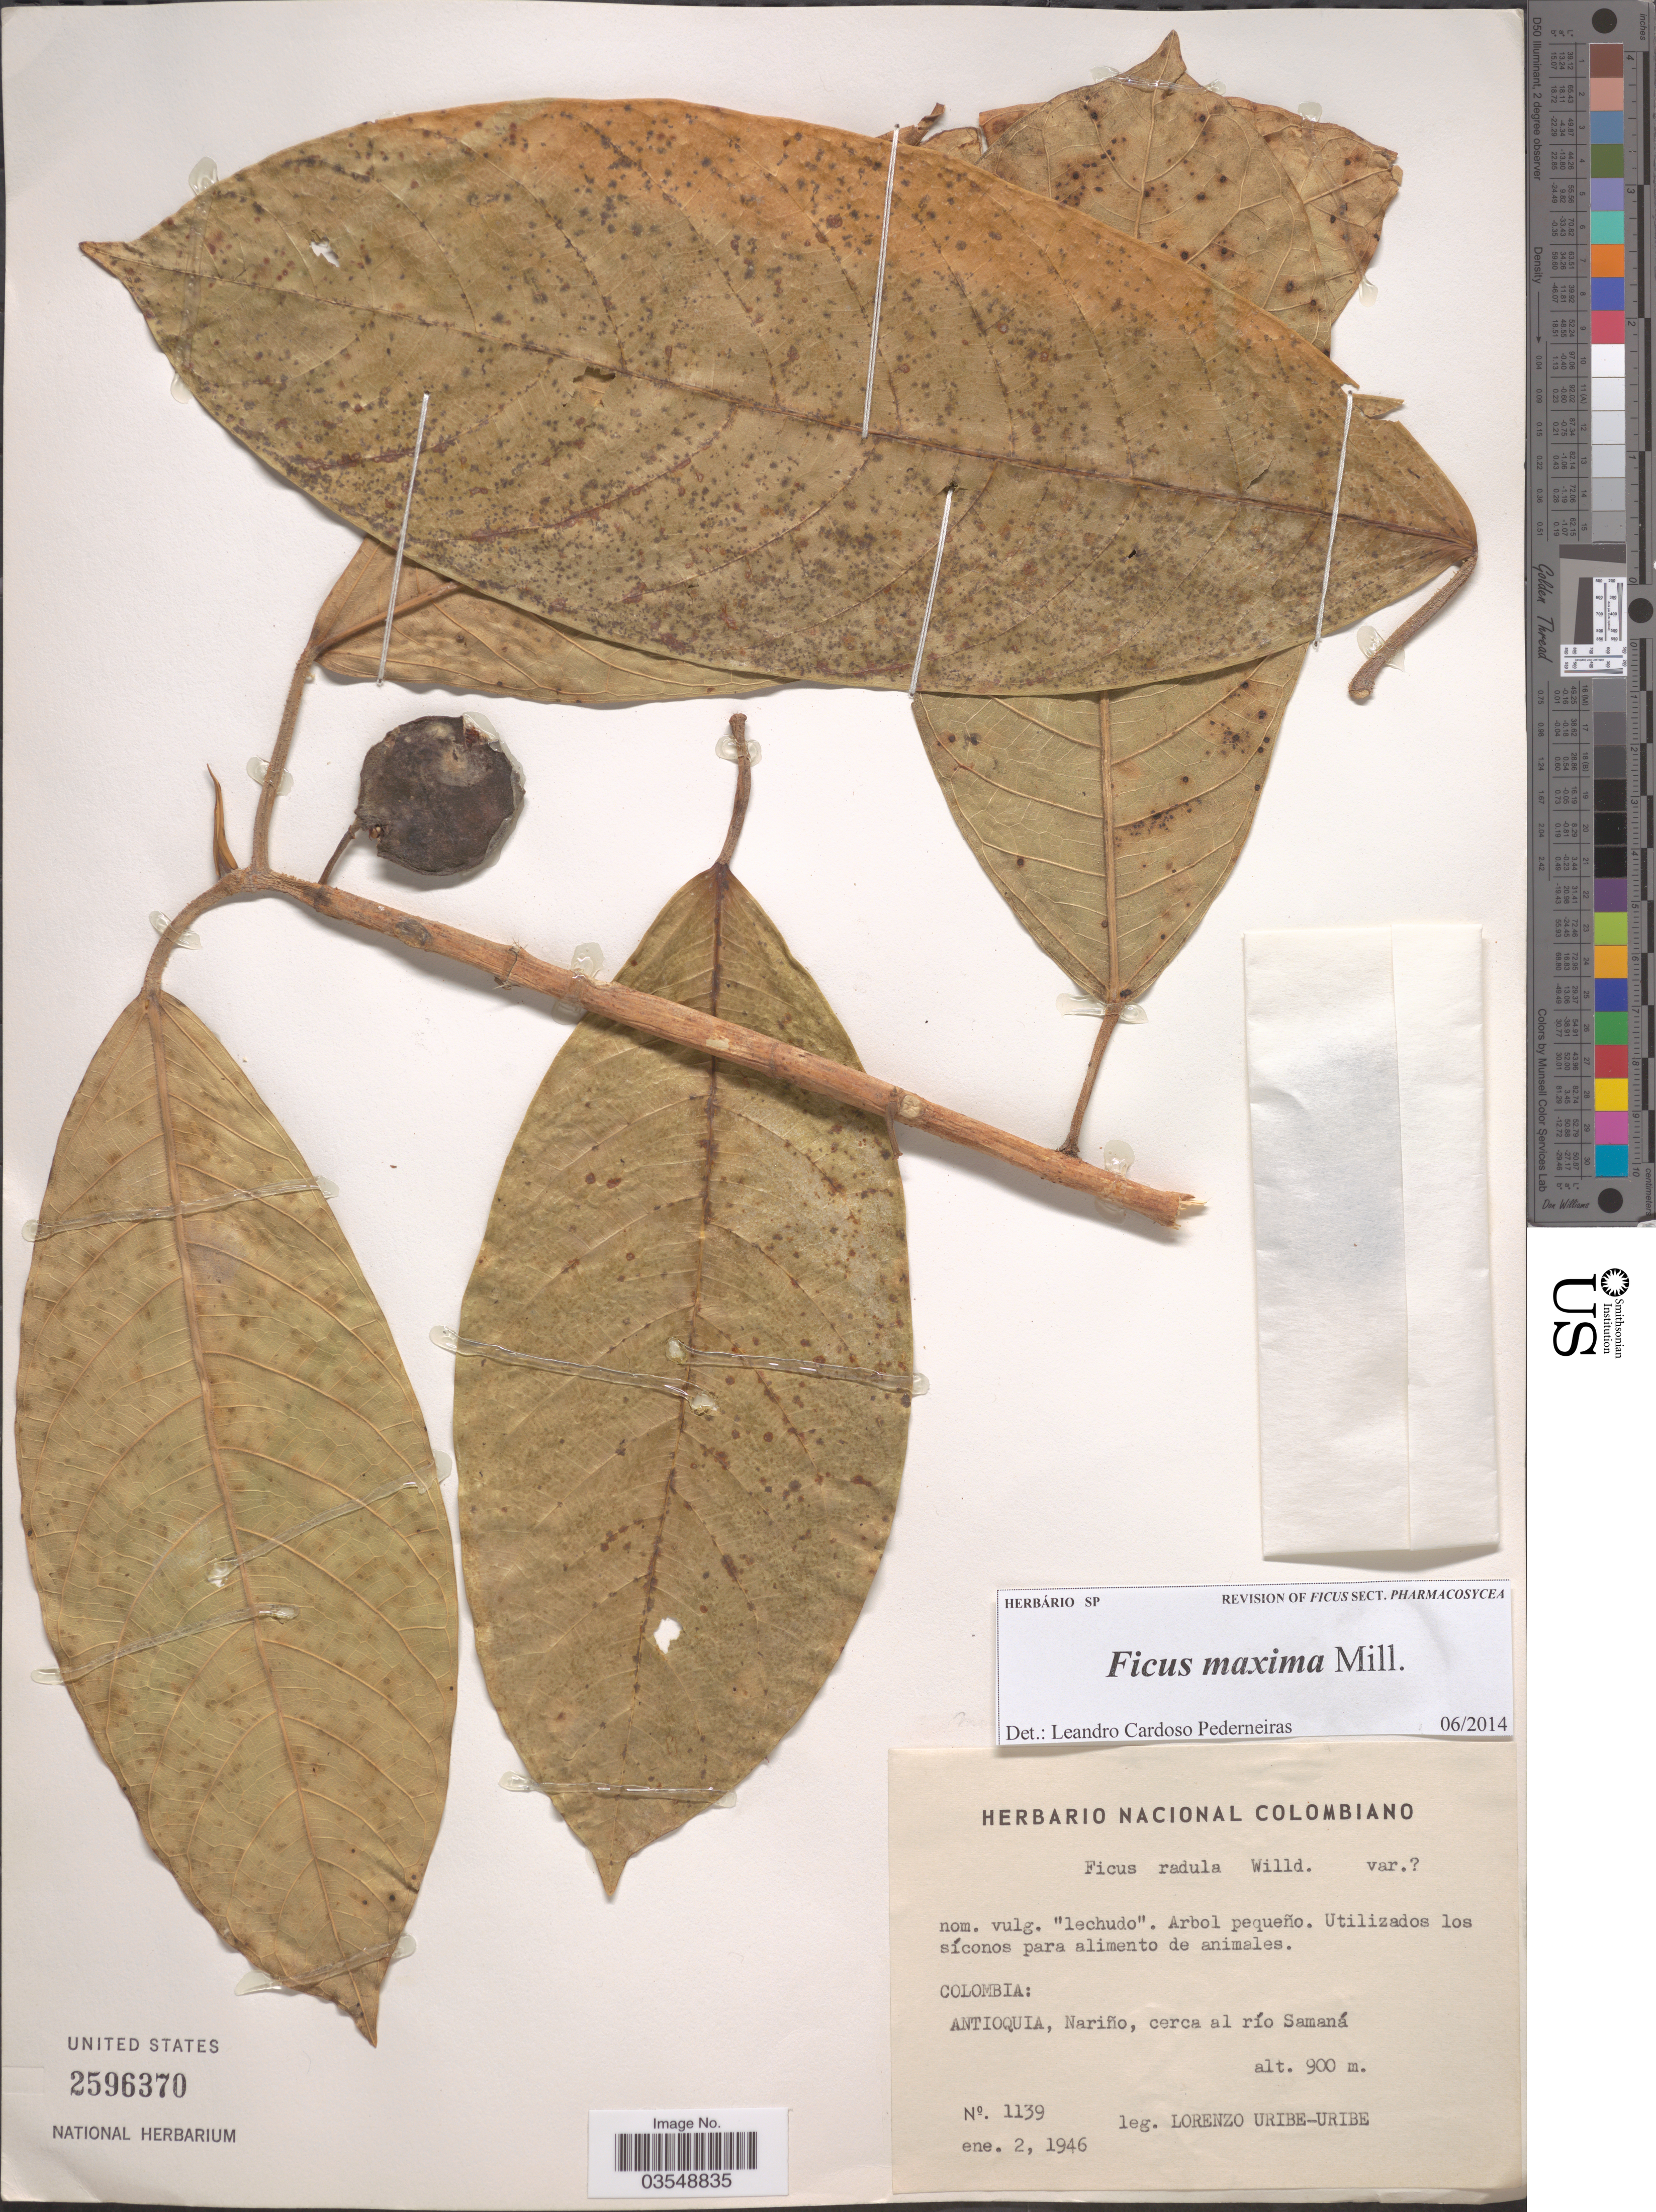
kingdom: Plantae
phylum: Tracheophyta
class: Magnoliopsida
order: Rosales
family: Moraceae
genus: Ficus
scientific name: Ficus maxima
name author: Mill.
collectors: L. Uribe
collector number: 1139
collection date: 1946-01-02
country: Colombia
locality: Antioquia, Nariño, cerca al río Samaná.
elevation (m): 900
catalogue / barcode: US 2596370